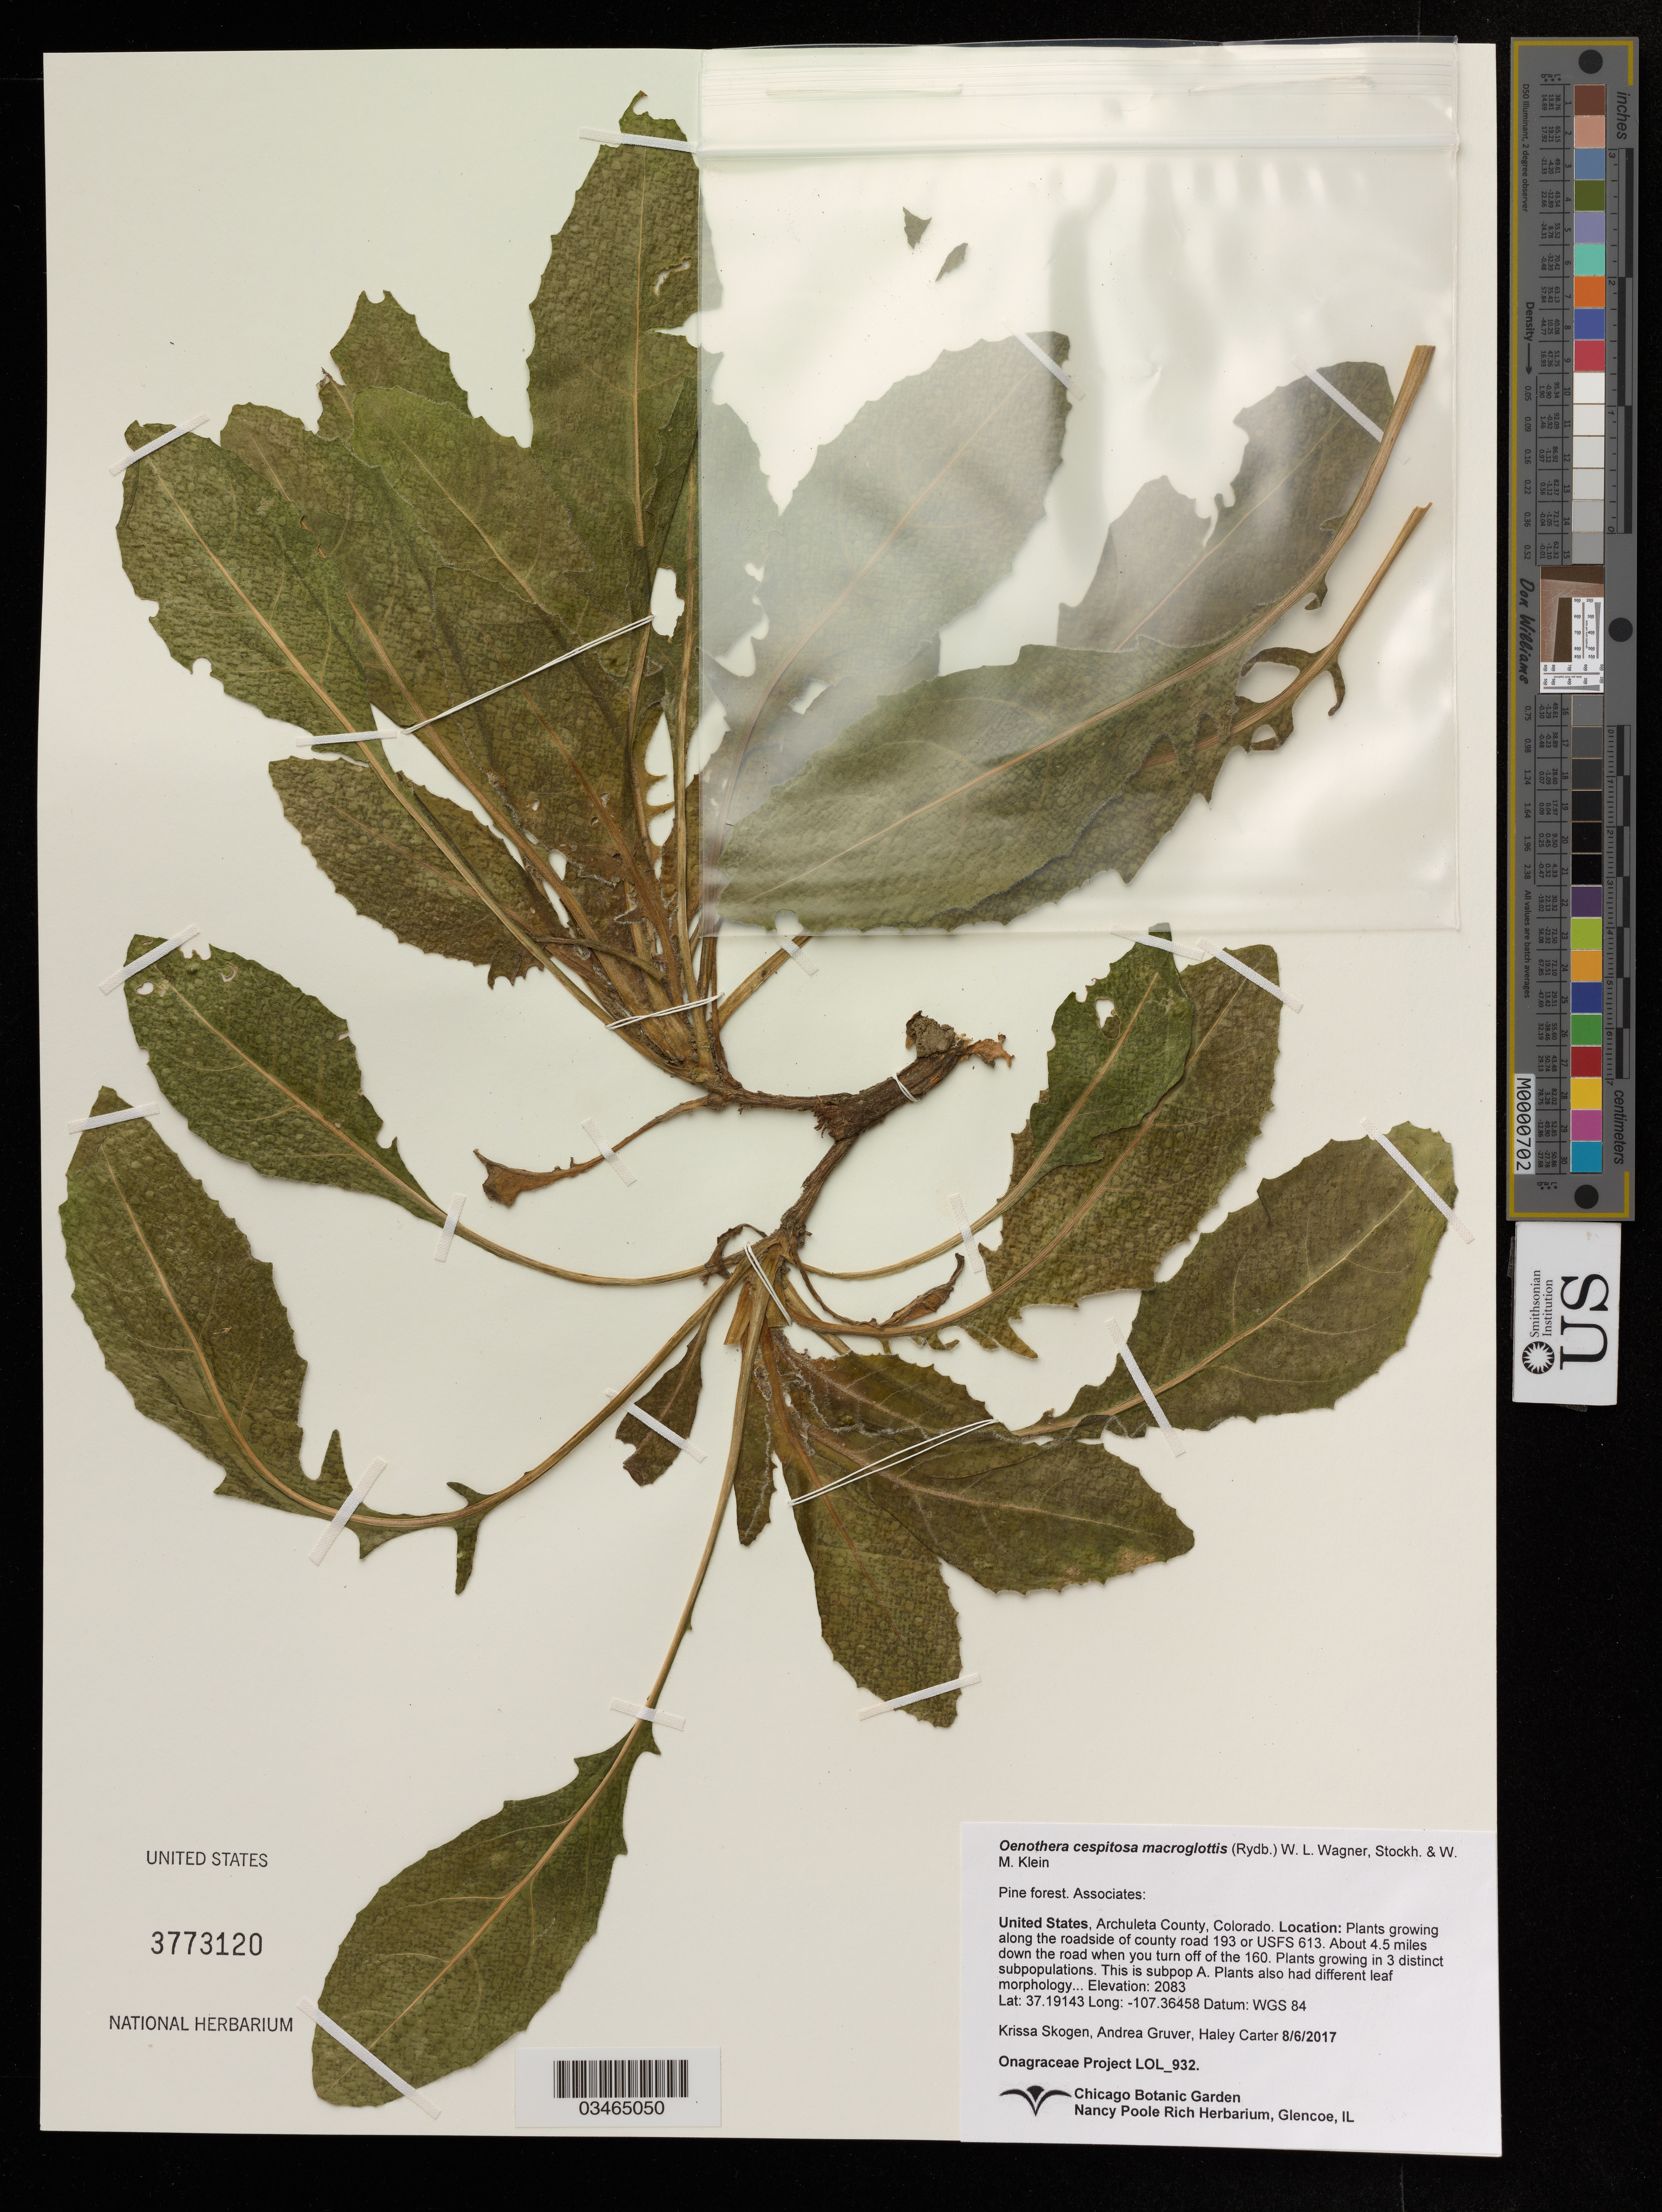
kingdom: Plantae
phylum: Tracheophyta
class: Magnoliopsida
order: Myrtales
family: Onagraceae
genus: Oenothera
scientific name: Oenothera cespitosa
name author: Nutt.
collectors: K. Skogen & A. Gruver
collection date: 2017-06-08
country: United States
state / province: Colorado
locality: Archuleta County. Along the roadside of county road 193 or USFS 613. About 4.5 miles down the road when you turn off the 160.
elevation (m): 2083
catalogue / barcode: US 3773120